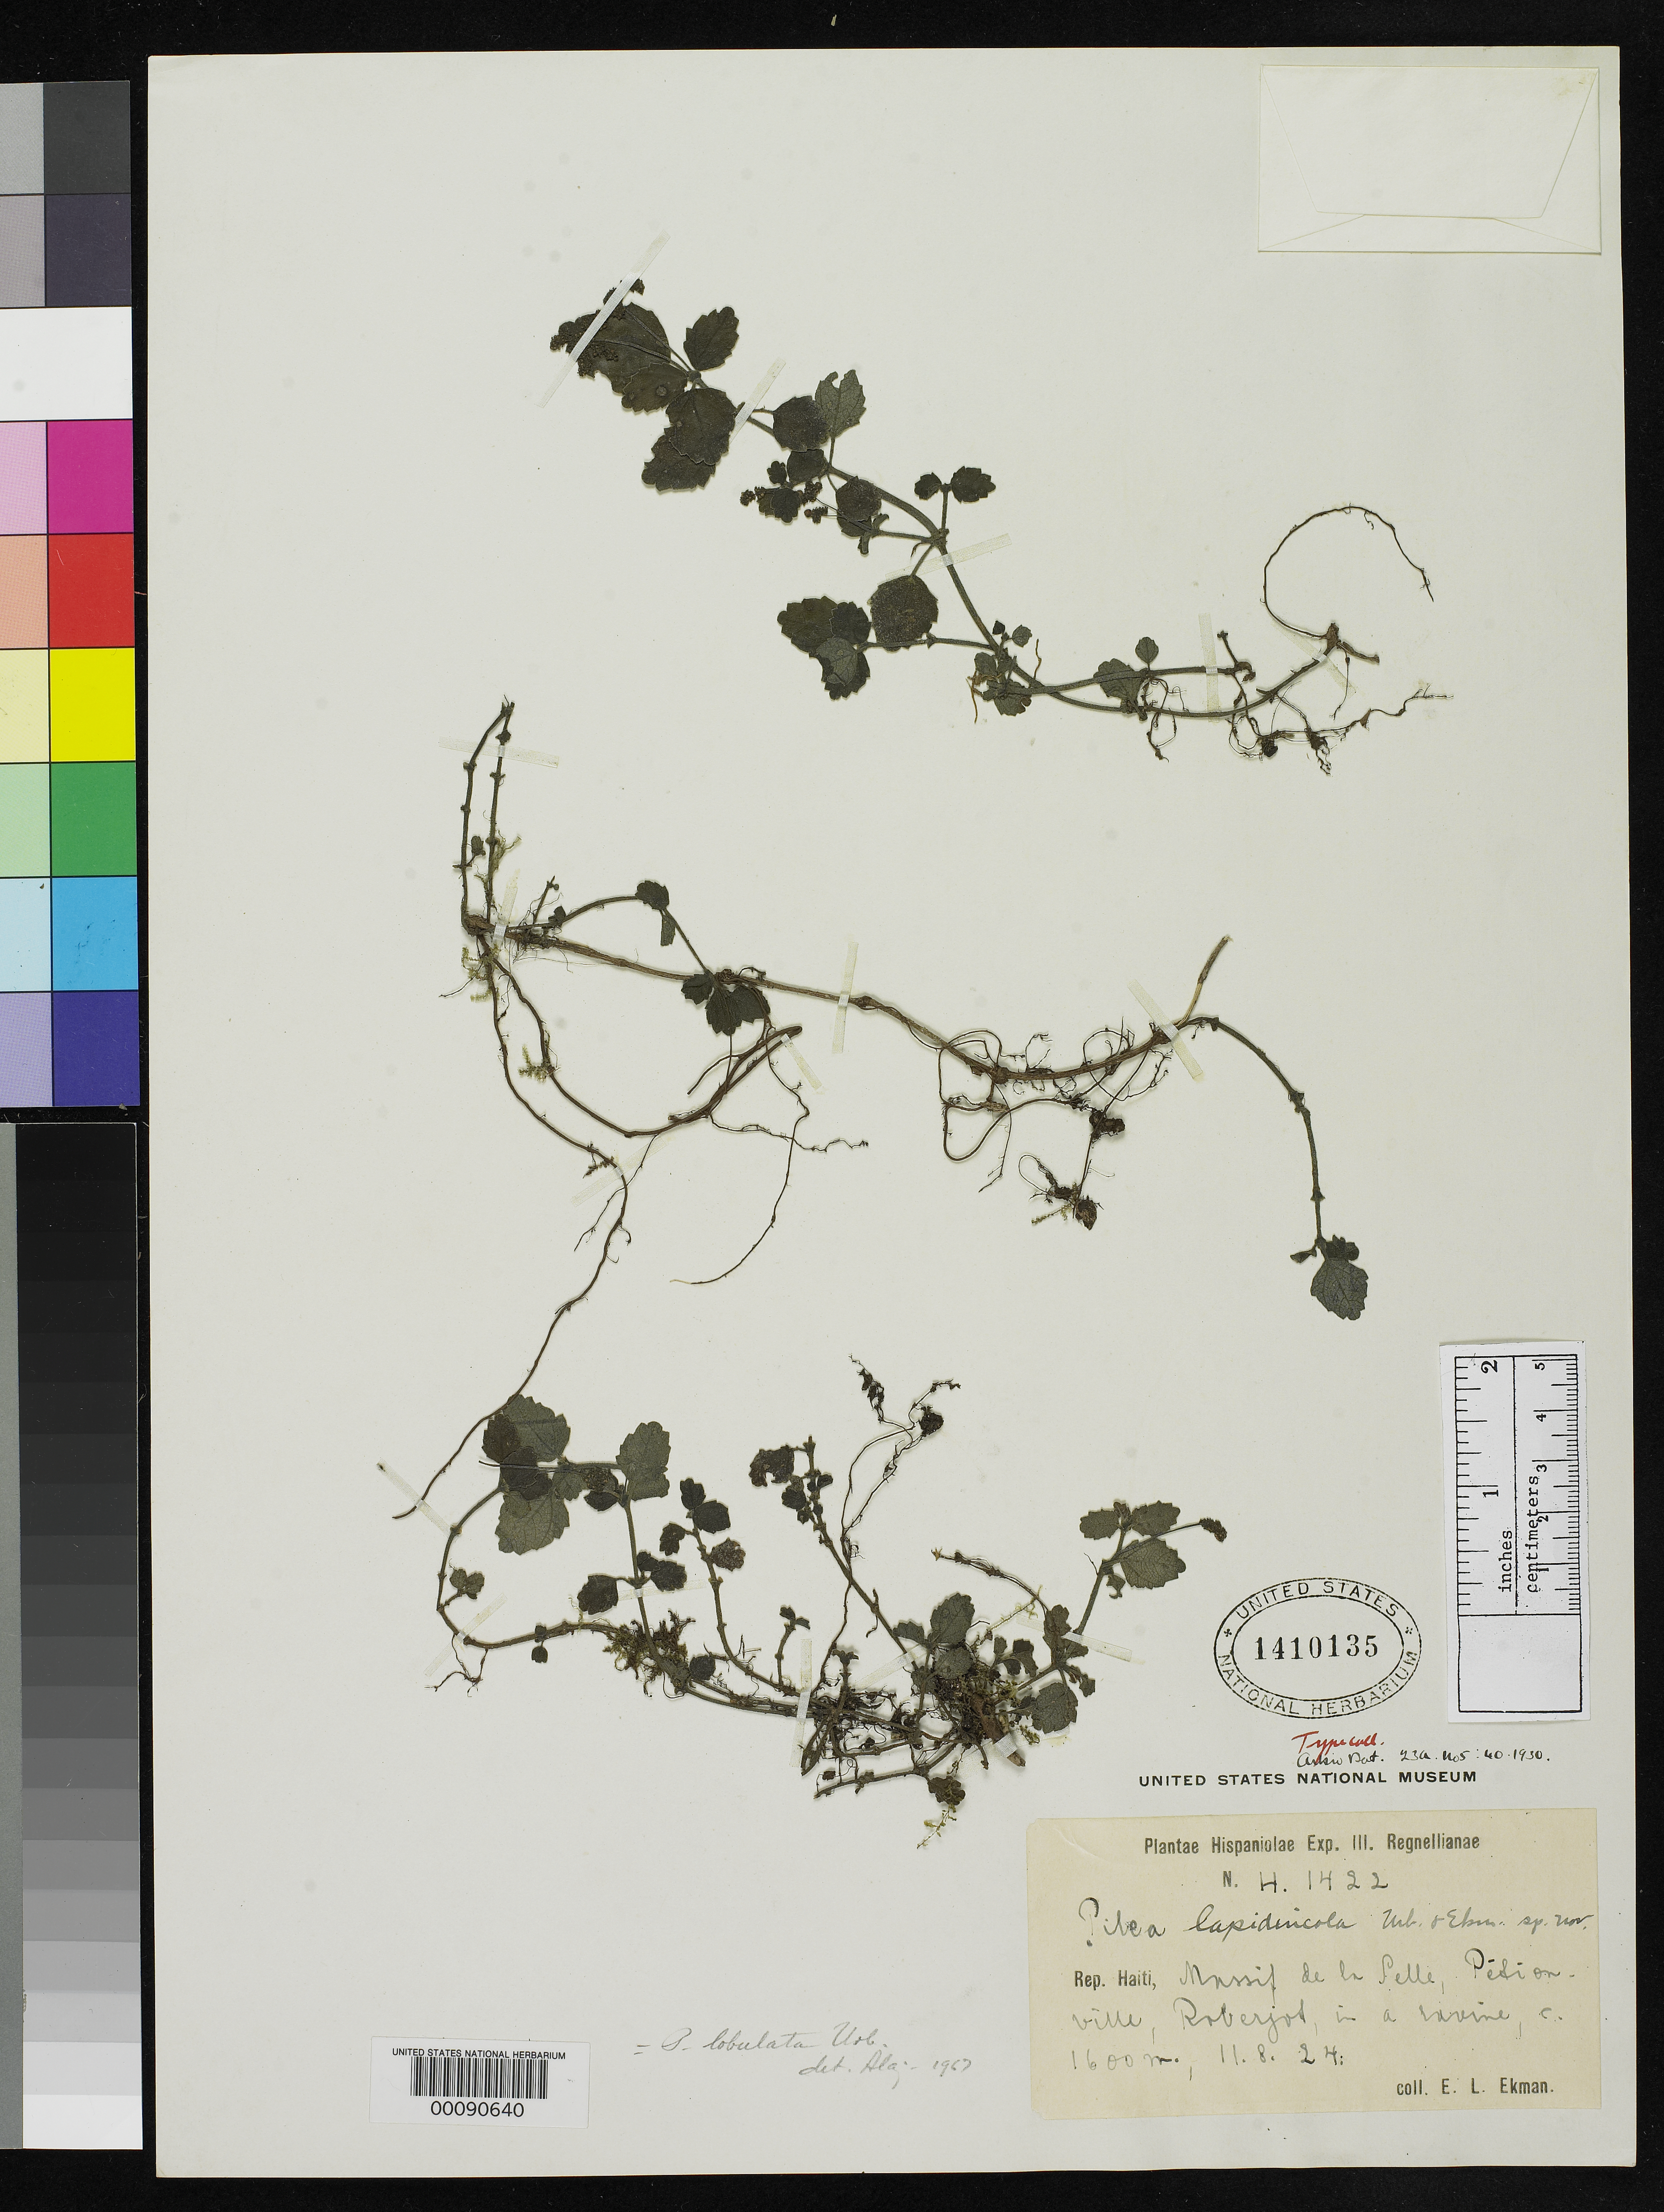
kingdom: Plantae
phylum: Tracheophyta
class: Magnoliopsida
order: Rosales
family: Urticaceae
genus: Pilea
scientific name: Pilea lapidincola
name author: Urb. & Ekman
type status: Isotype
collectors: E. L. Ekman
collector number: H 1422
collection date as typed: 11 Aug 1924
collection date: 1924-08-11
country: Haiti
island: Hispaniola Island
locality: Massif de La Selle, Morne La Visite, Roberjot.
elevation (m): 1600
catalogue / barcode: US 1410135